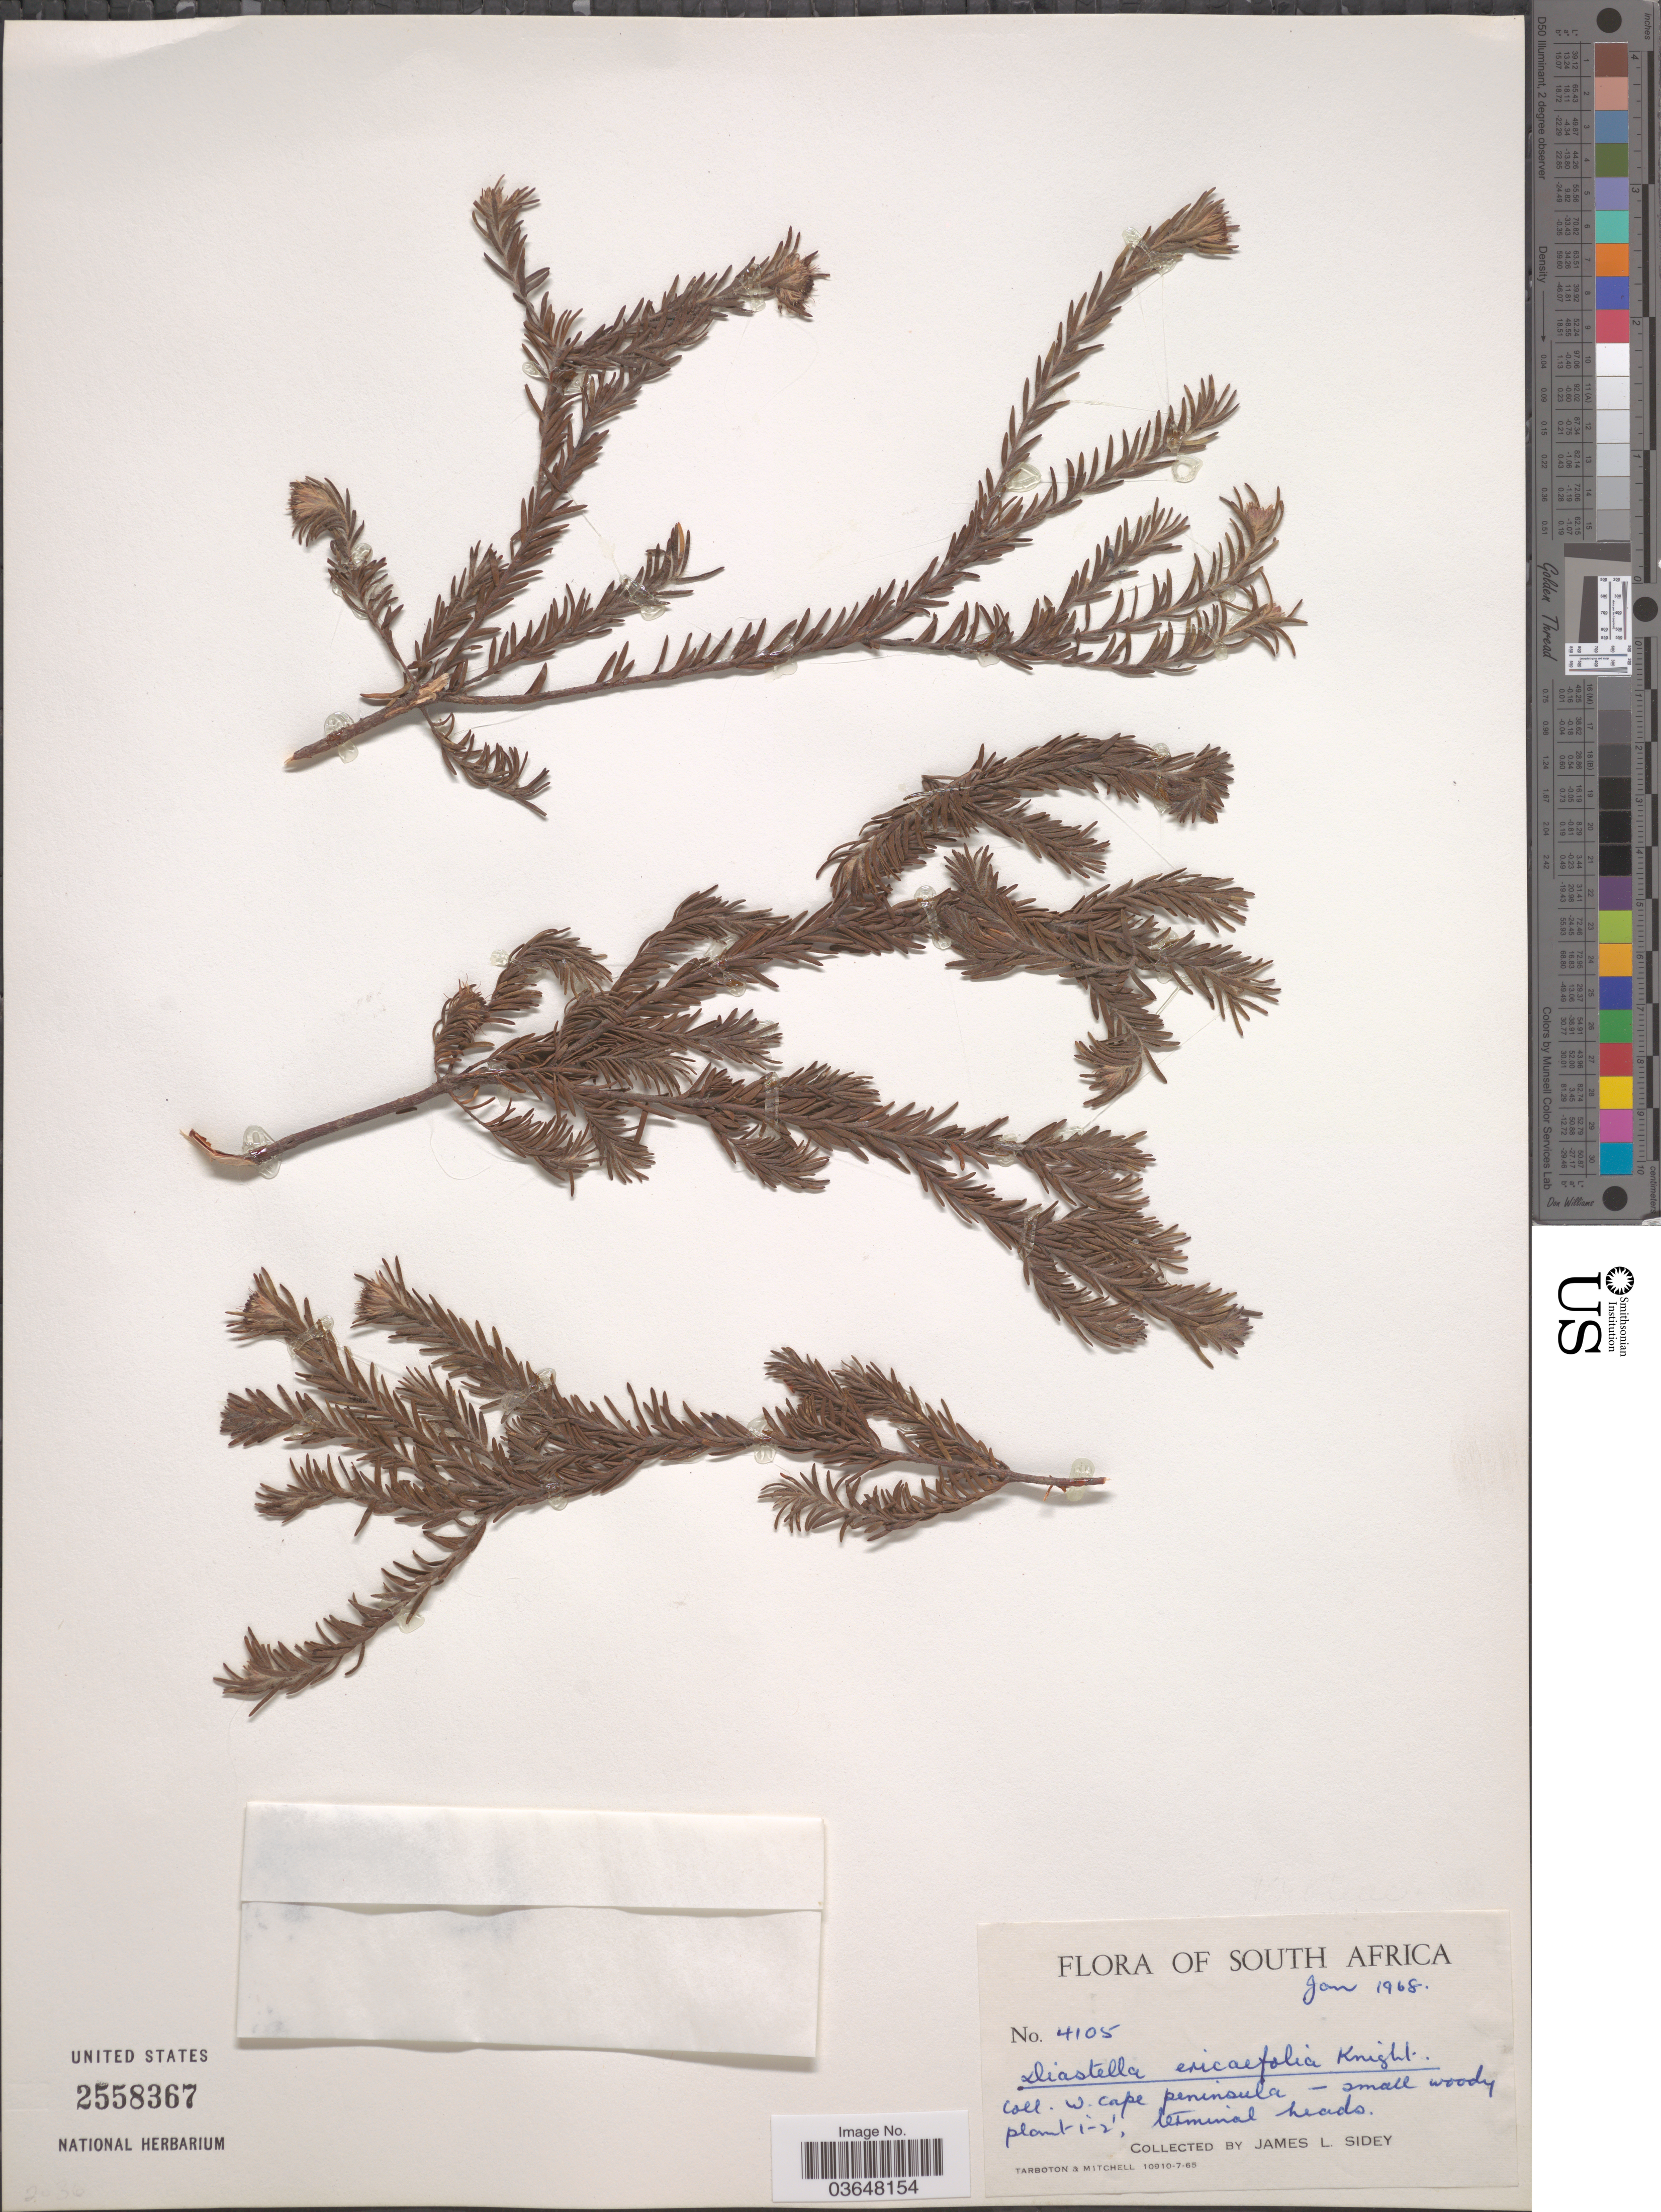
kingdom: Plantae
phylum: Tracheophyta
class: Magnoliopsida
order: Proteales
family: Proteaceae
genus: Diastella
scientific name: Diastella ericifolia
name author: Salisb. ex Knight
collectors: J. L. Sidey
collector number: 4105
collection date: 1968-01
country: South Africa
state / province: Western Cape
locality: W. Cape peninsula.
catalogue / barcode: US 2558367